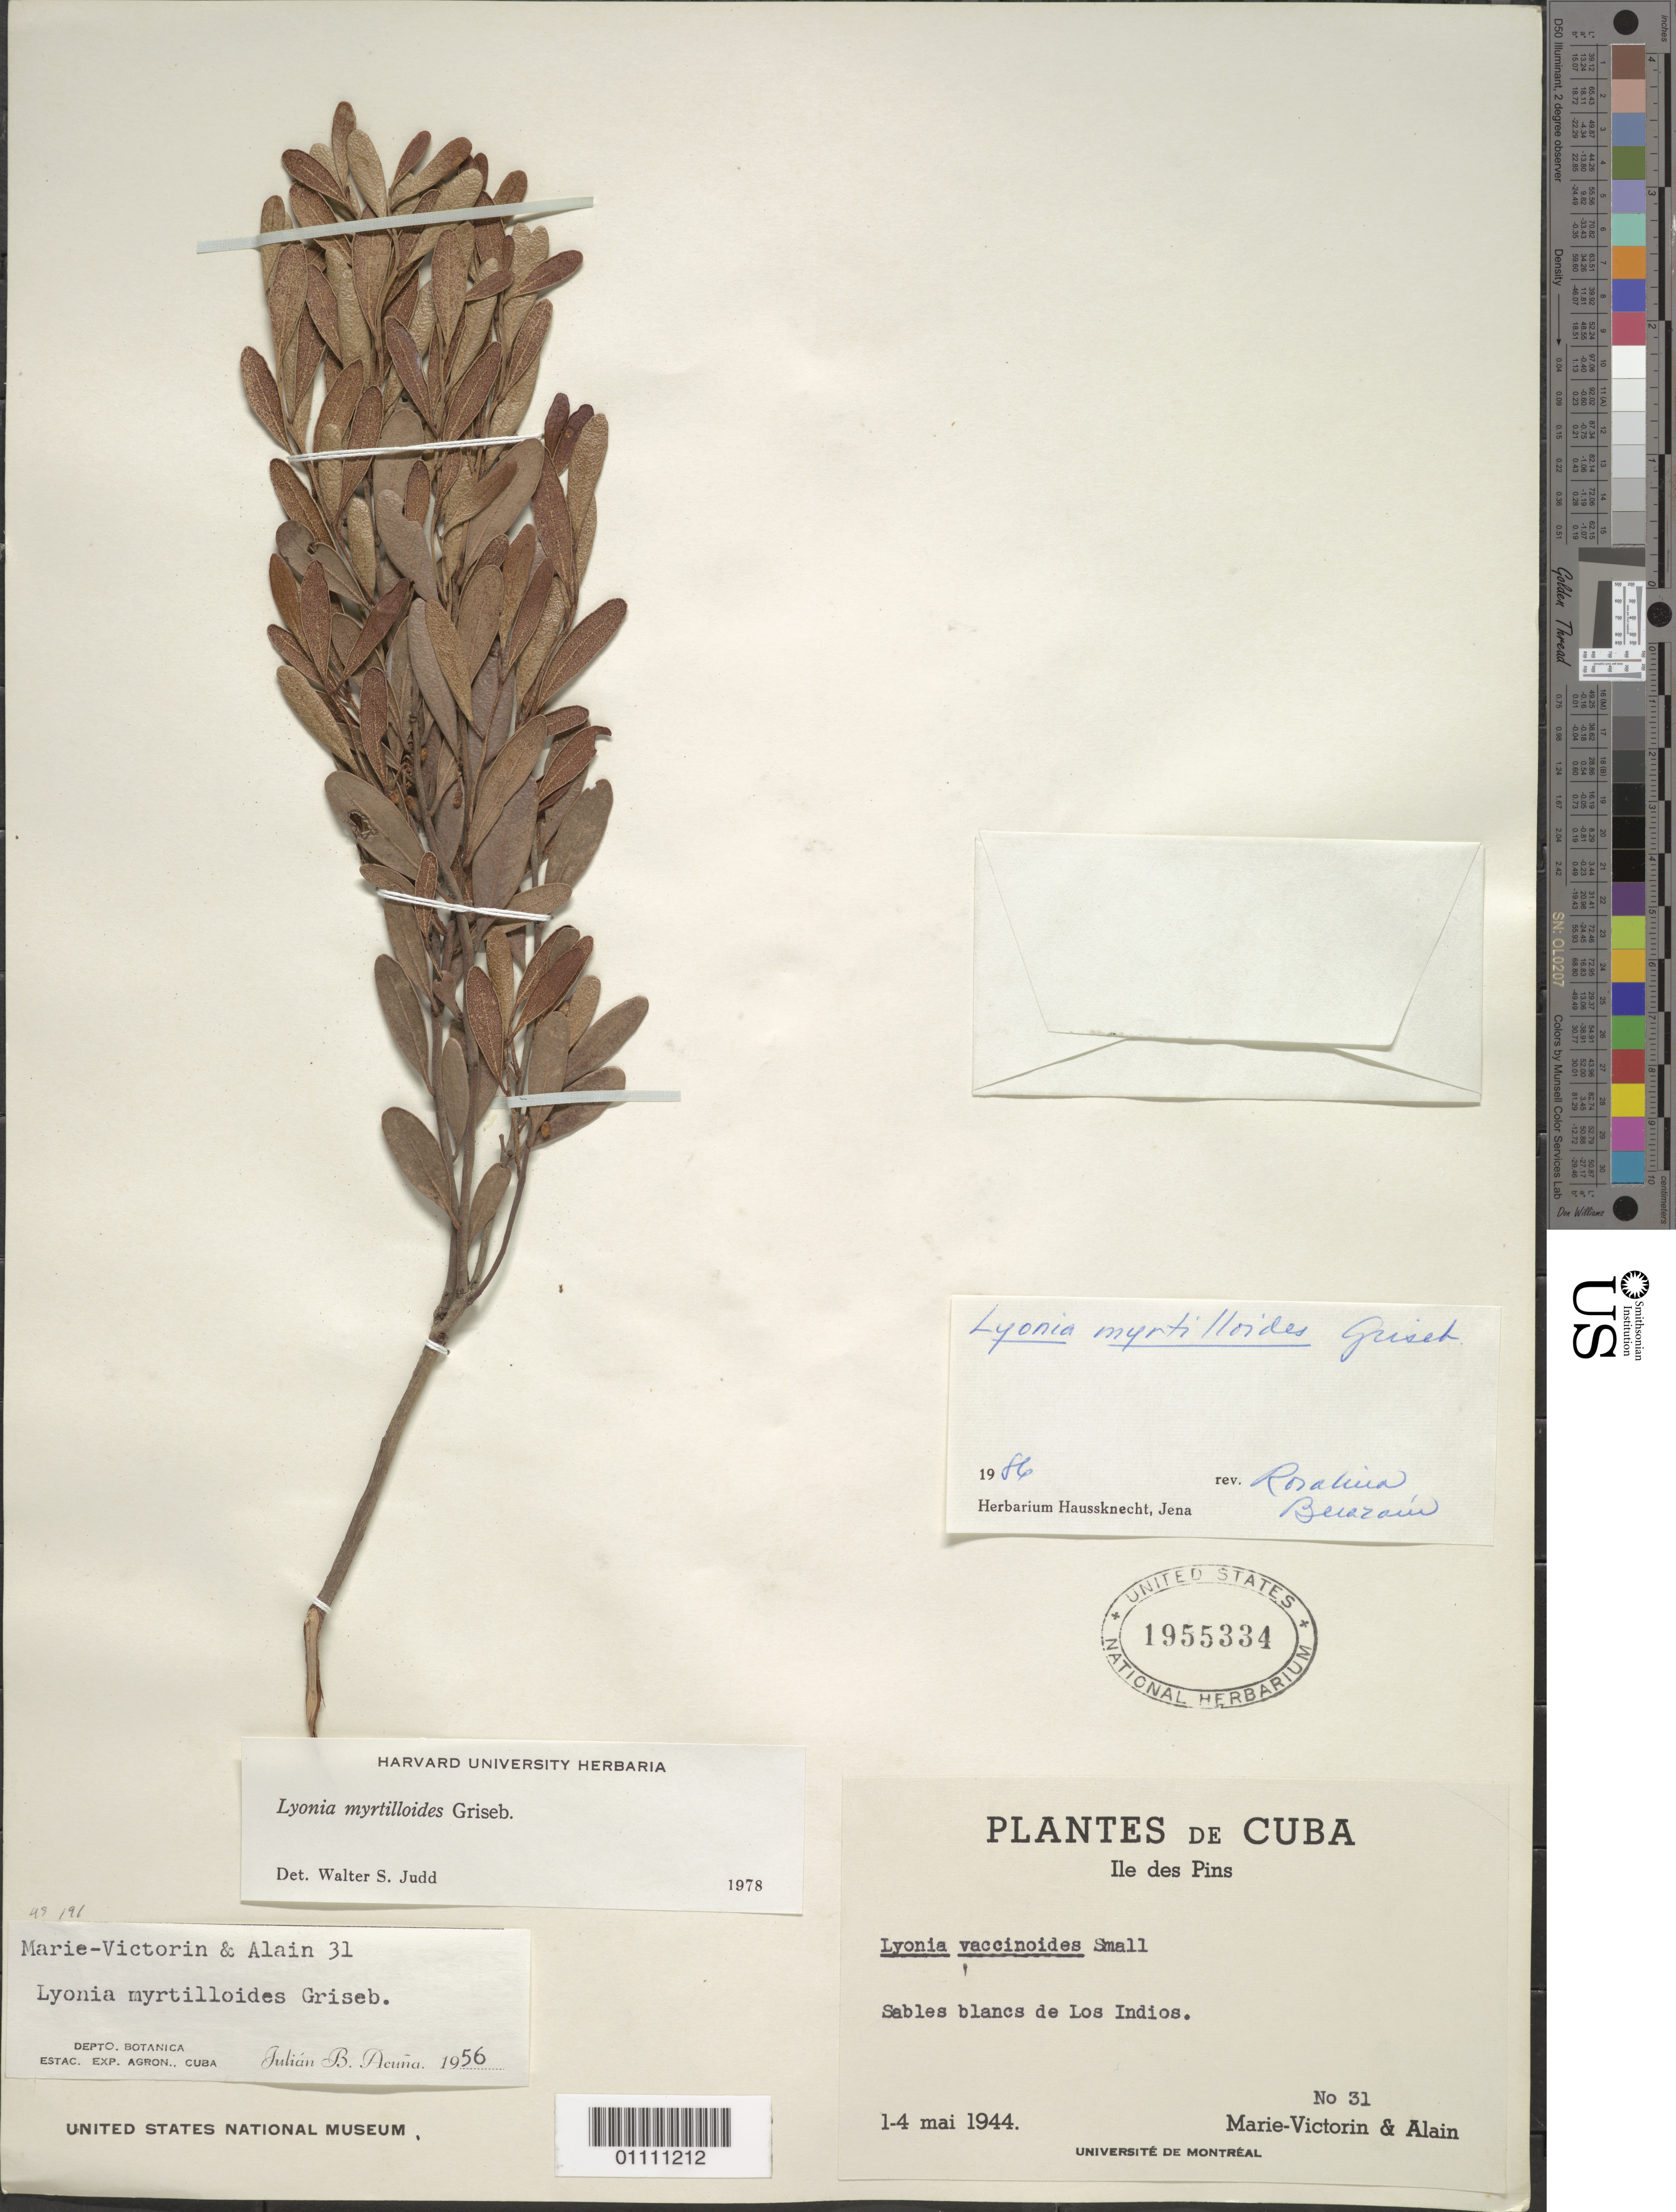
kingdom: Plantae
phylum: Tracheophyta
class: Magnoliopsida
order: Ericales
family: Ericaceae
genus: Lyonia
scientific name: Lyonia myrtilloides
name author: Griseb.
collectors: Fr. Marie-Victorin & A. H. Liogier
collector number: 31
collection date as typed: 01 May 1944 to 04 May 1944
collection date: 1944-05-01/1944-05-04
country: Cuba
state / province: Isla de La Juventud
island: Isla de la Juventud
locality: Sables blancs de Los Indios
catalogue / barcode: US 1955334